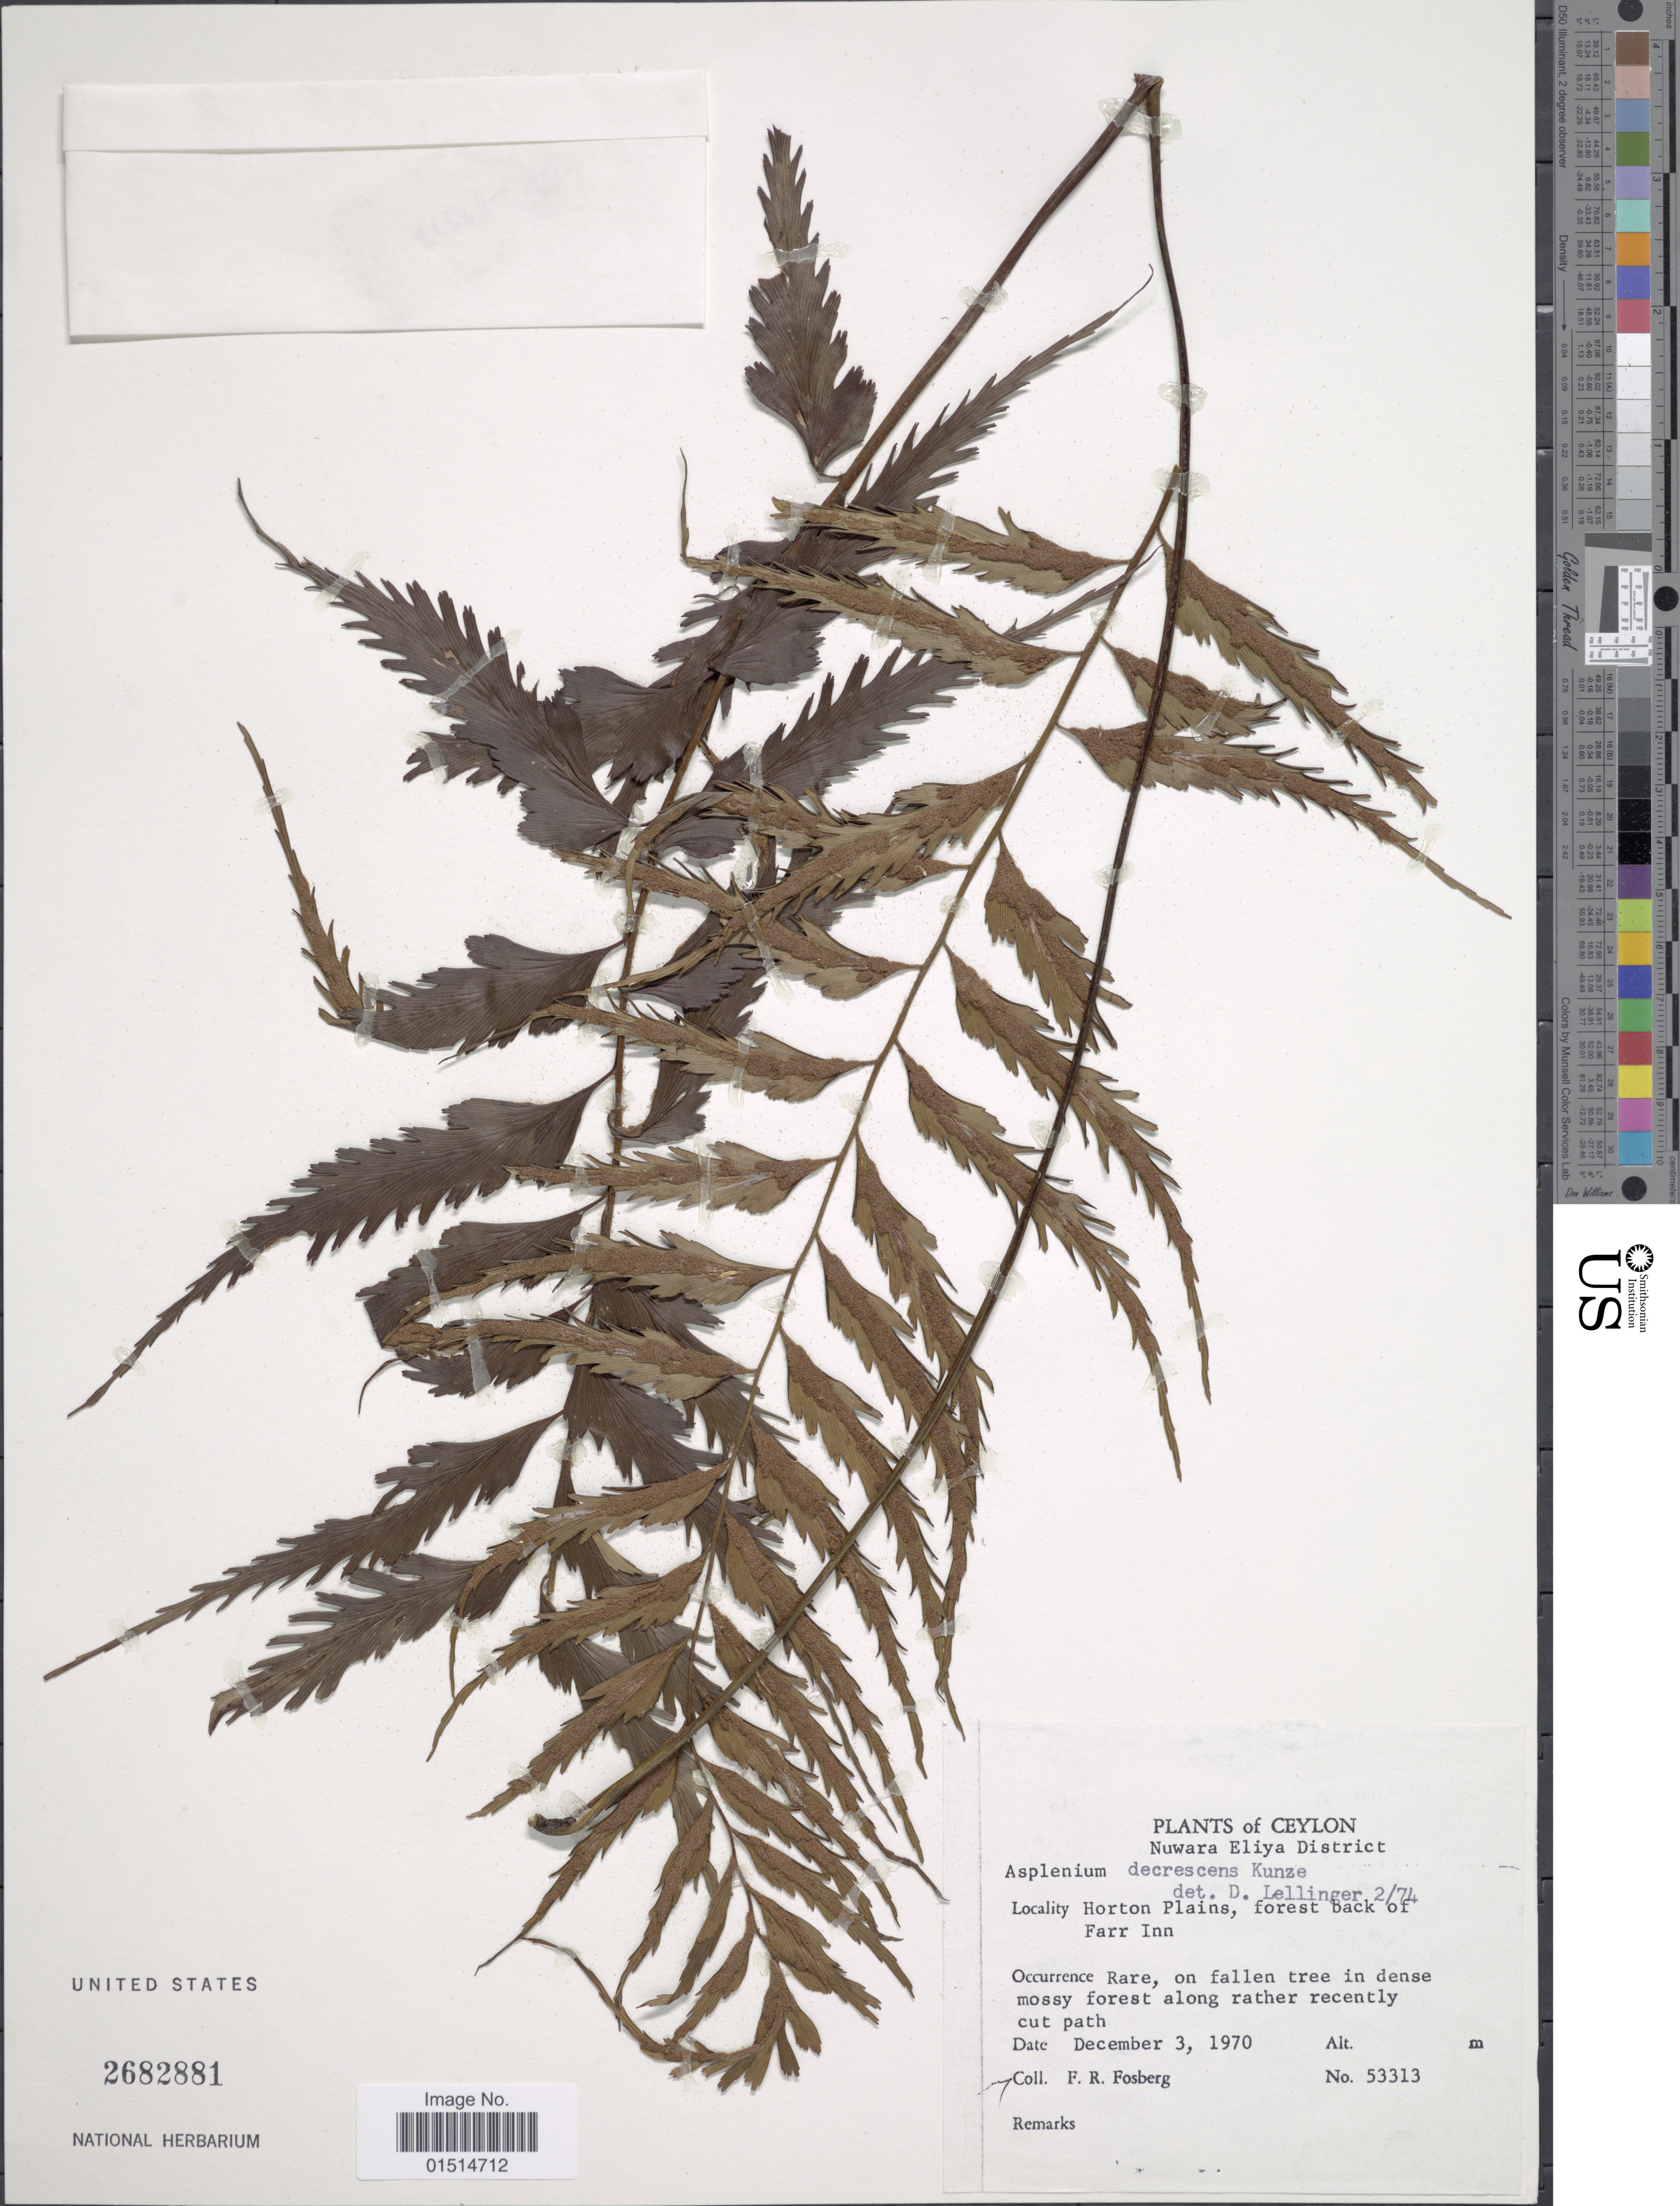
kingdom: Plantae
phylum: Tracheophyta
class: Polypodiopsida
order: Polypodiales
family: Aspleniaceae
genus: Asplenium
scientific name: Asplenium decrescens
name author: Kunze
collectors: F. R. Fosberg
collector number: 53313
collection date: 1970-12-03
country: Sri Lanka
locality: Nuwara Eliya District, Horton Plains, forest back of Farr Inn, Occurrence rare, on fallen tree in dense mossy forest aling rather recently cut path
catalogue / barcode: US 2682881